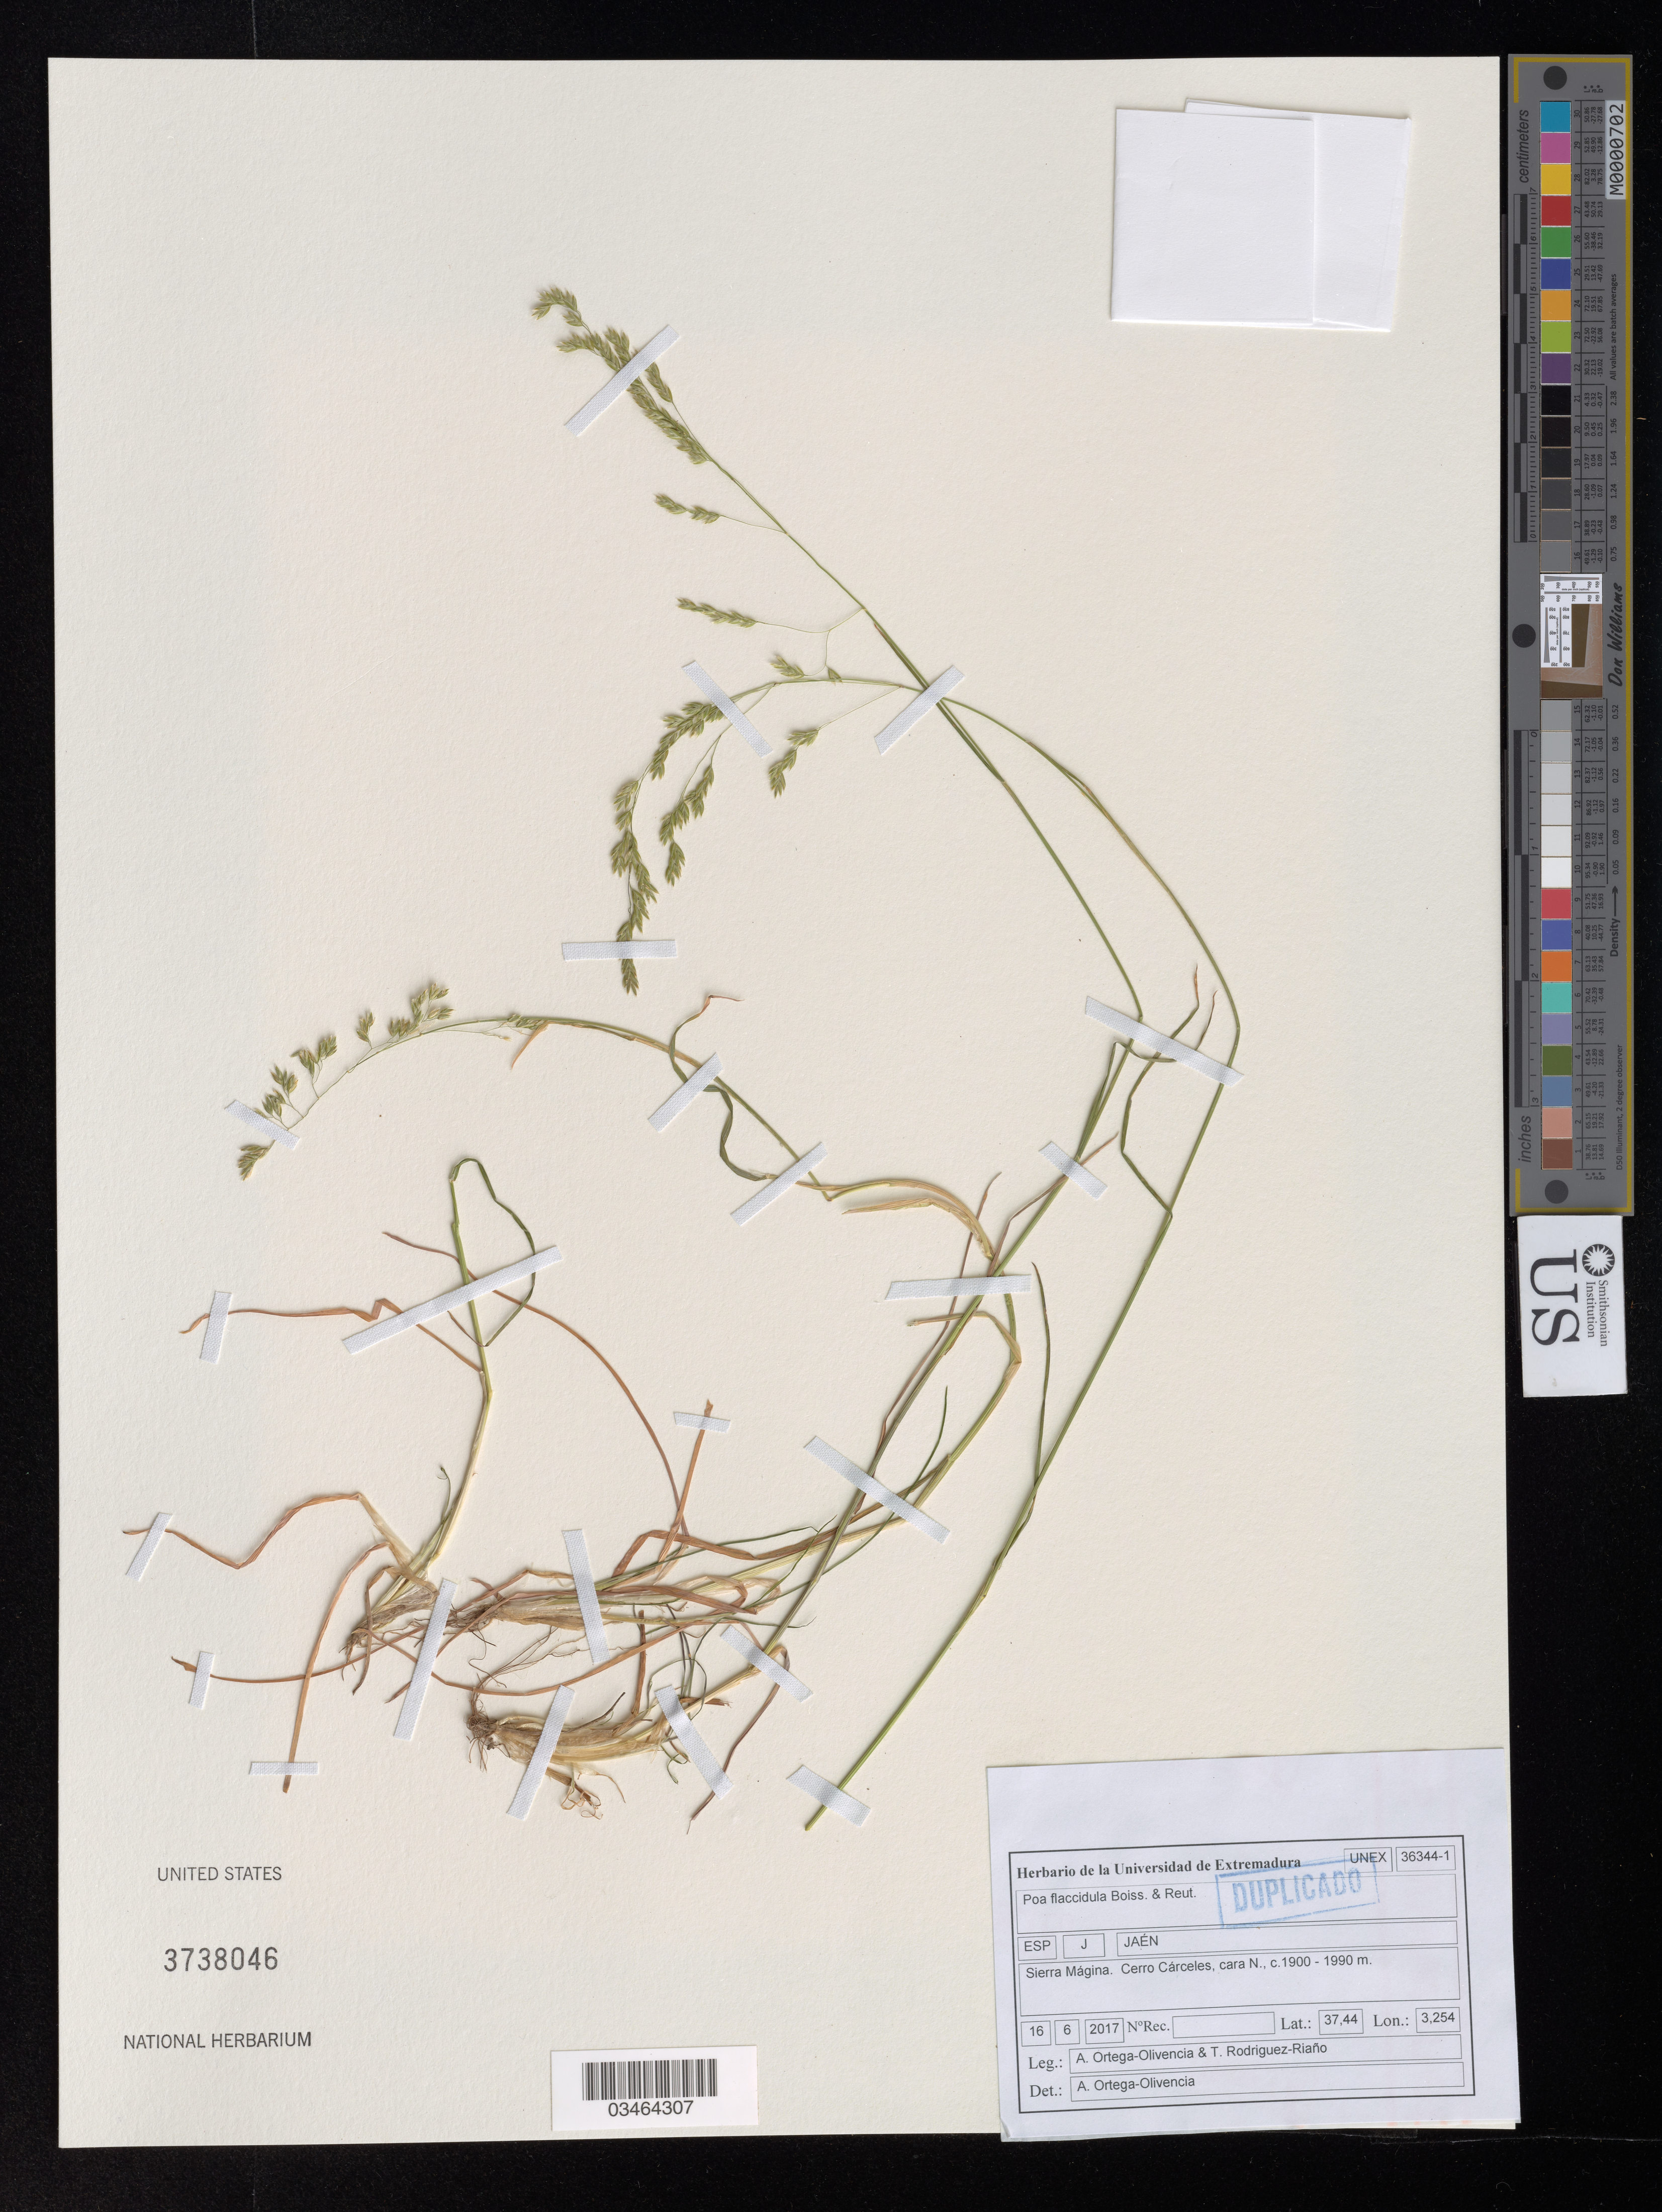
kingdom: Plantae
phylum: Tracheophyta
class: Liliopsida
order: Poales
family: Poaceae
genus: Poa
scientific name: Poa flaccidula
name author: Boiss. & Reut.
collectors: A. Ortega-Olivencia & T. Rodriguez-Riaño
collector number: UNEX 36344-1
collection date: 2017-06-16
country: Spain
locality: Sierra Mágina. Cerro Cárceles, cara N. Jaén.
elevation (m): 1900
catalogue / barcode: US 3738046